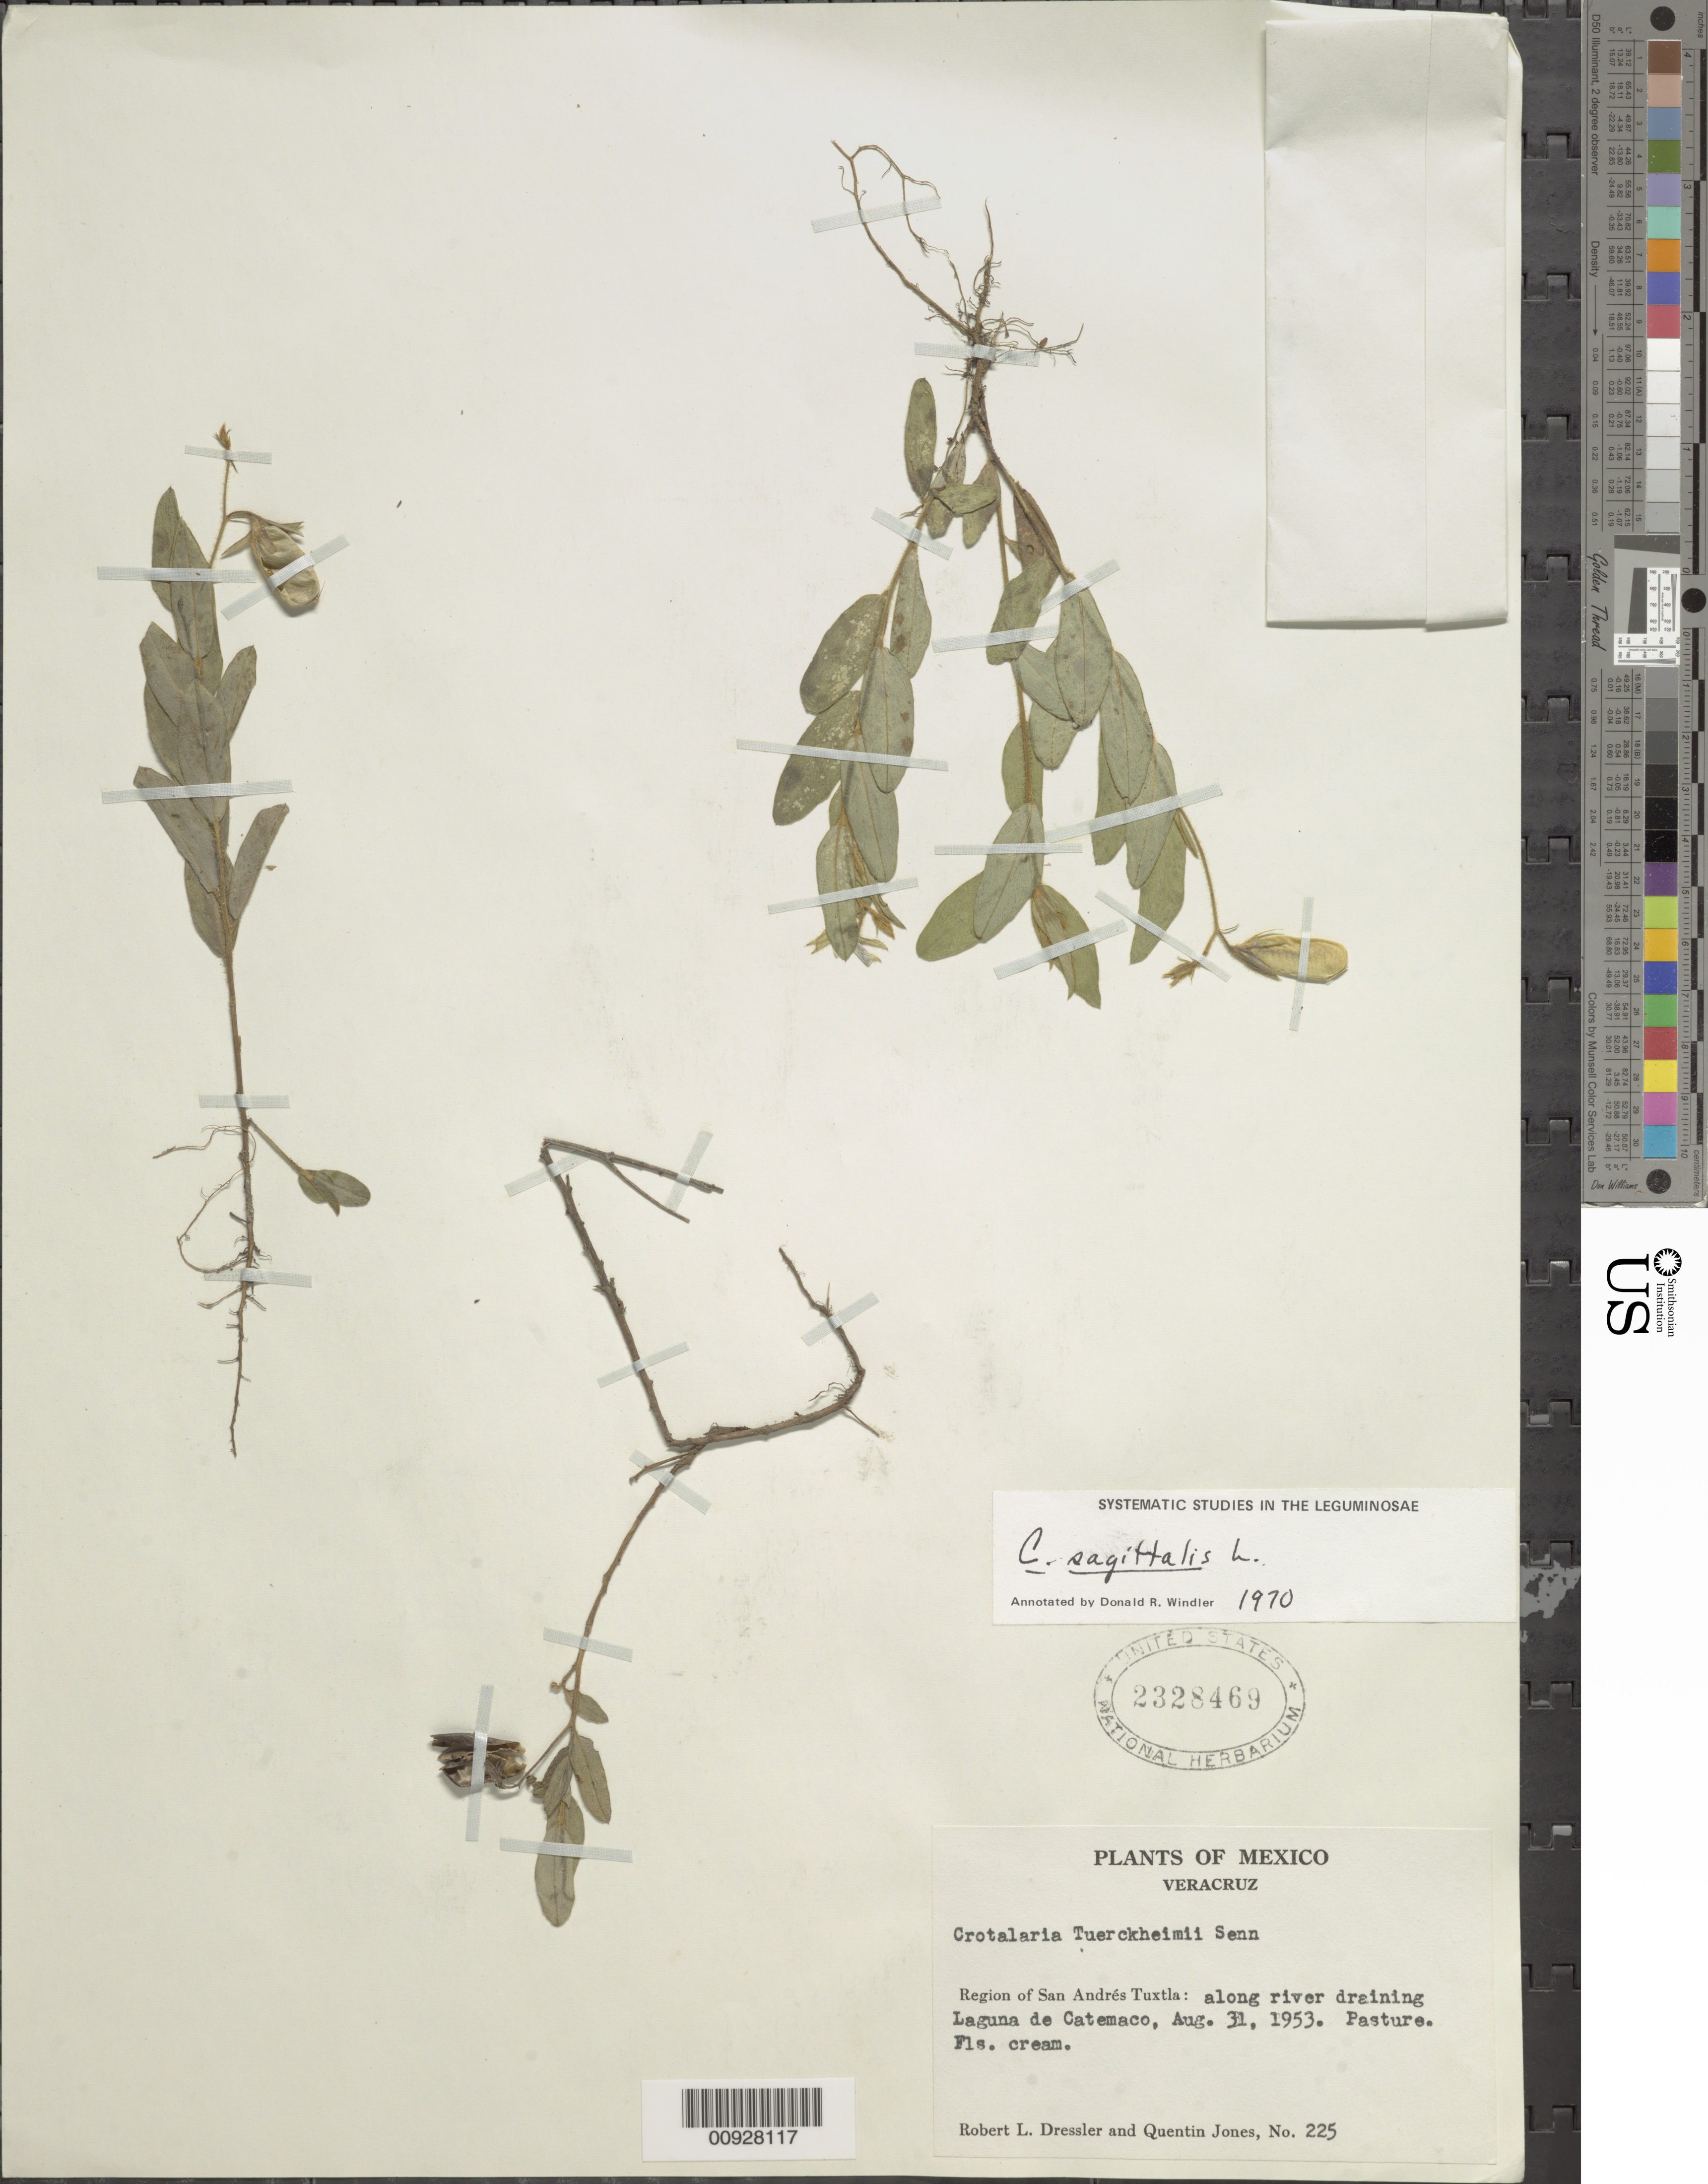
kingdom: Plantae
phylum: Tracheophyta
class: Magnoliopsida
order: Fabales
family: Fabaceae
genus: Crotalaria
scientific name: Crotalaria sagittalis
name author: L.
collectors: R. Dressler & J. Quentin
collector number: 225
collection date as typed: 31 Aug 1953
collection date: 1953-08-31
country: Mexico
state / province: Veracruz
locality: Region of San Andrés Tuxtla: along river draining Laguna de Catemaco.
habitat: Pasture.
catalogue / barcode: US 2328469